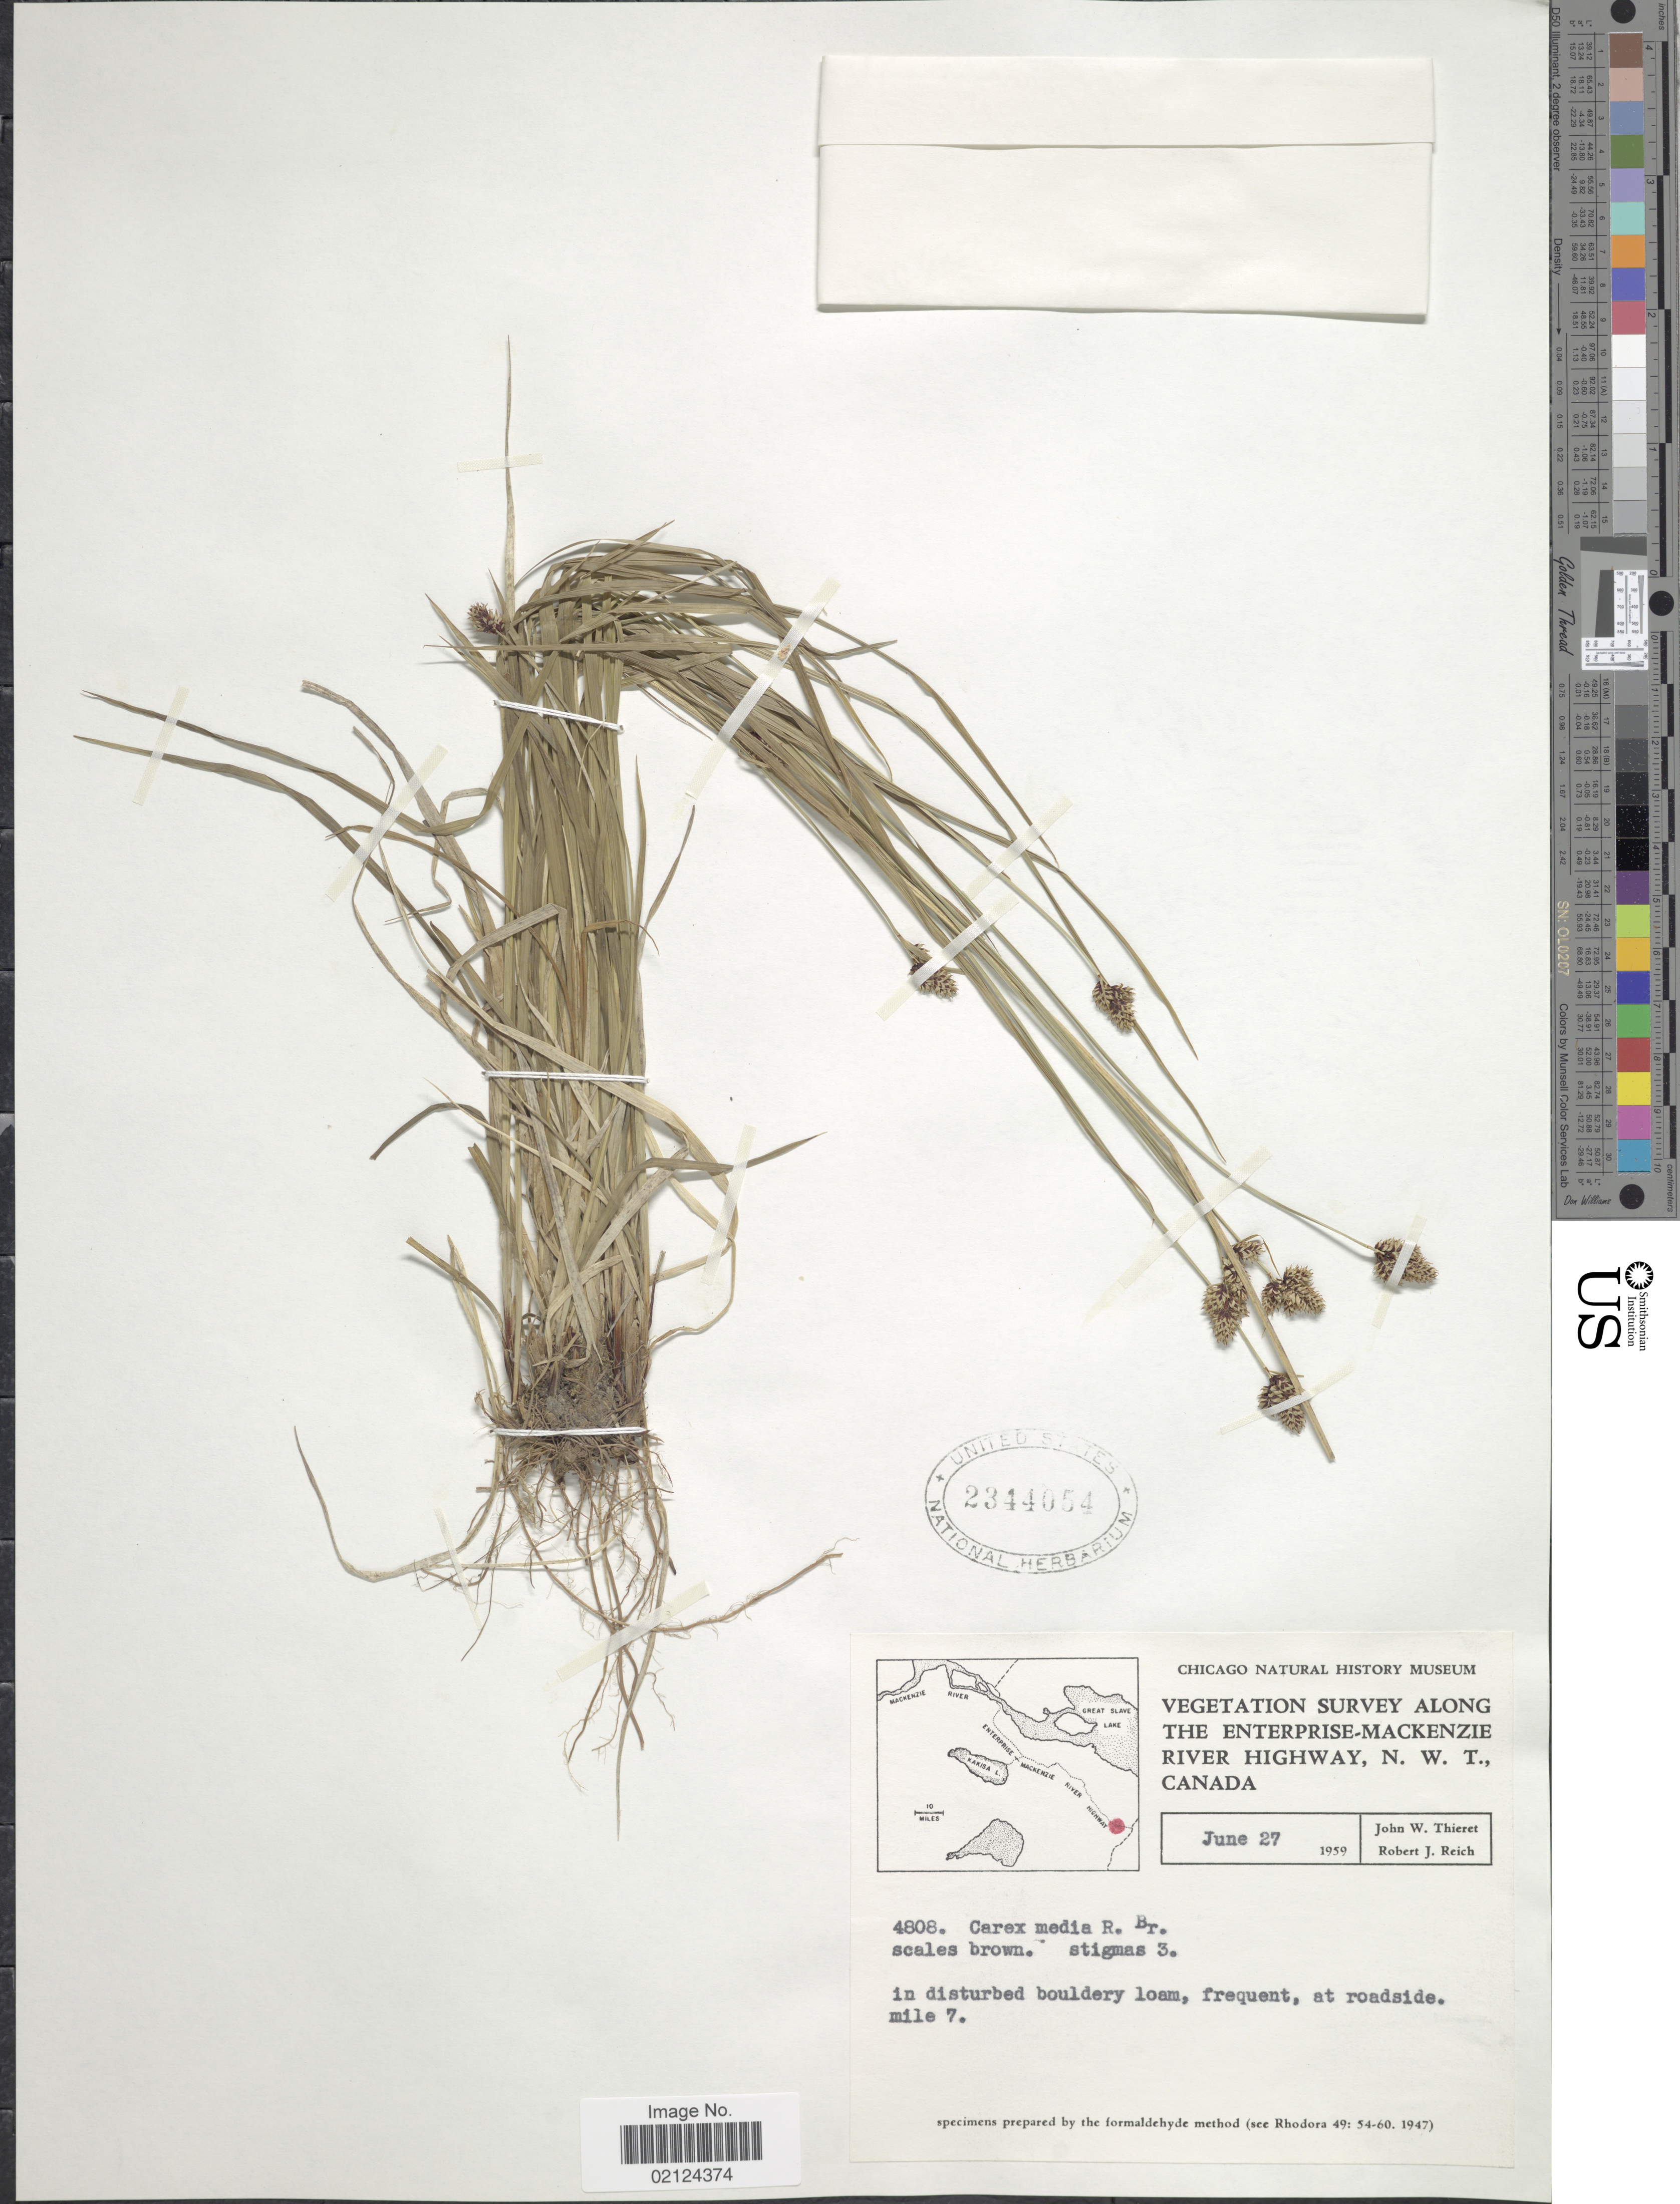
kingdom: Plantae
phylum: Tracheophyta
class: Liliopsida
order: Poales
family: Cyperaceae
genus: Carex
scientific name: Carex media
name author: R. Br.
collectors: J. W. Thieret & R. Reich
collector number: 4808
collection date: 1959-06-27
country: Canada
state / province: Northwest Territories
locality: Along the Enterprise-Mackenzie River Highway, at roadside mile 7.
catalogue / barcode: US 2344054